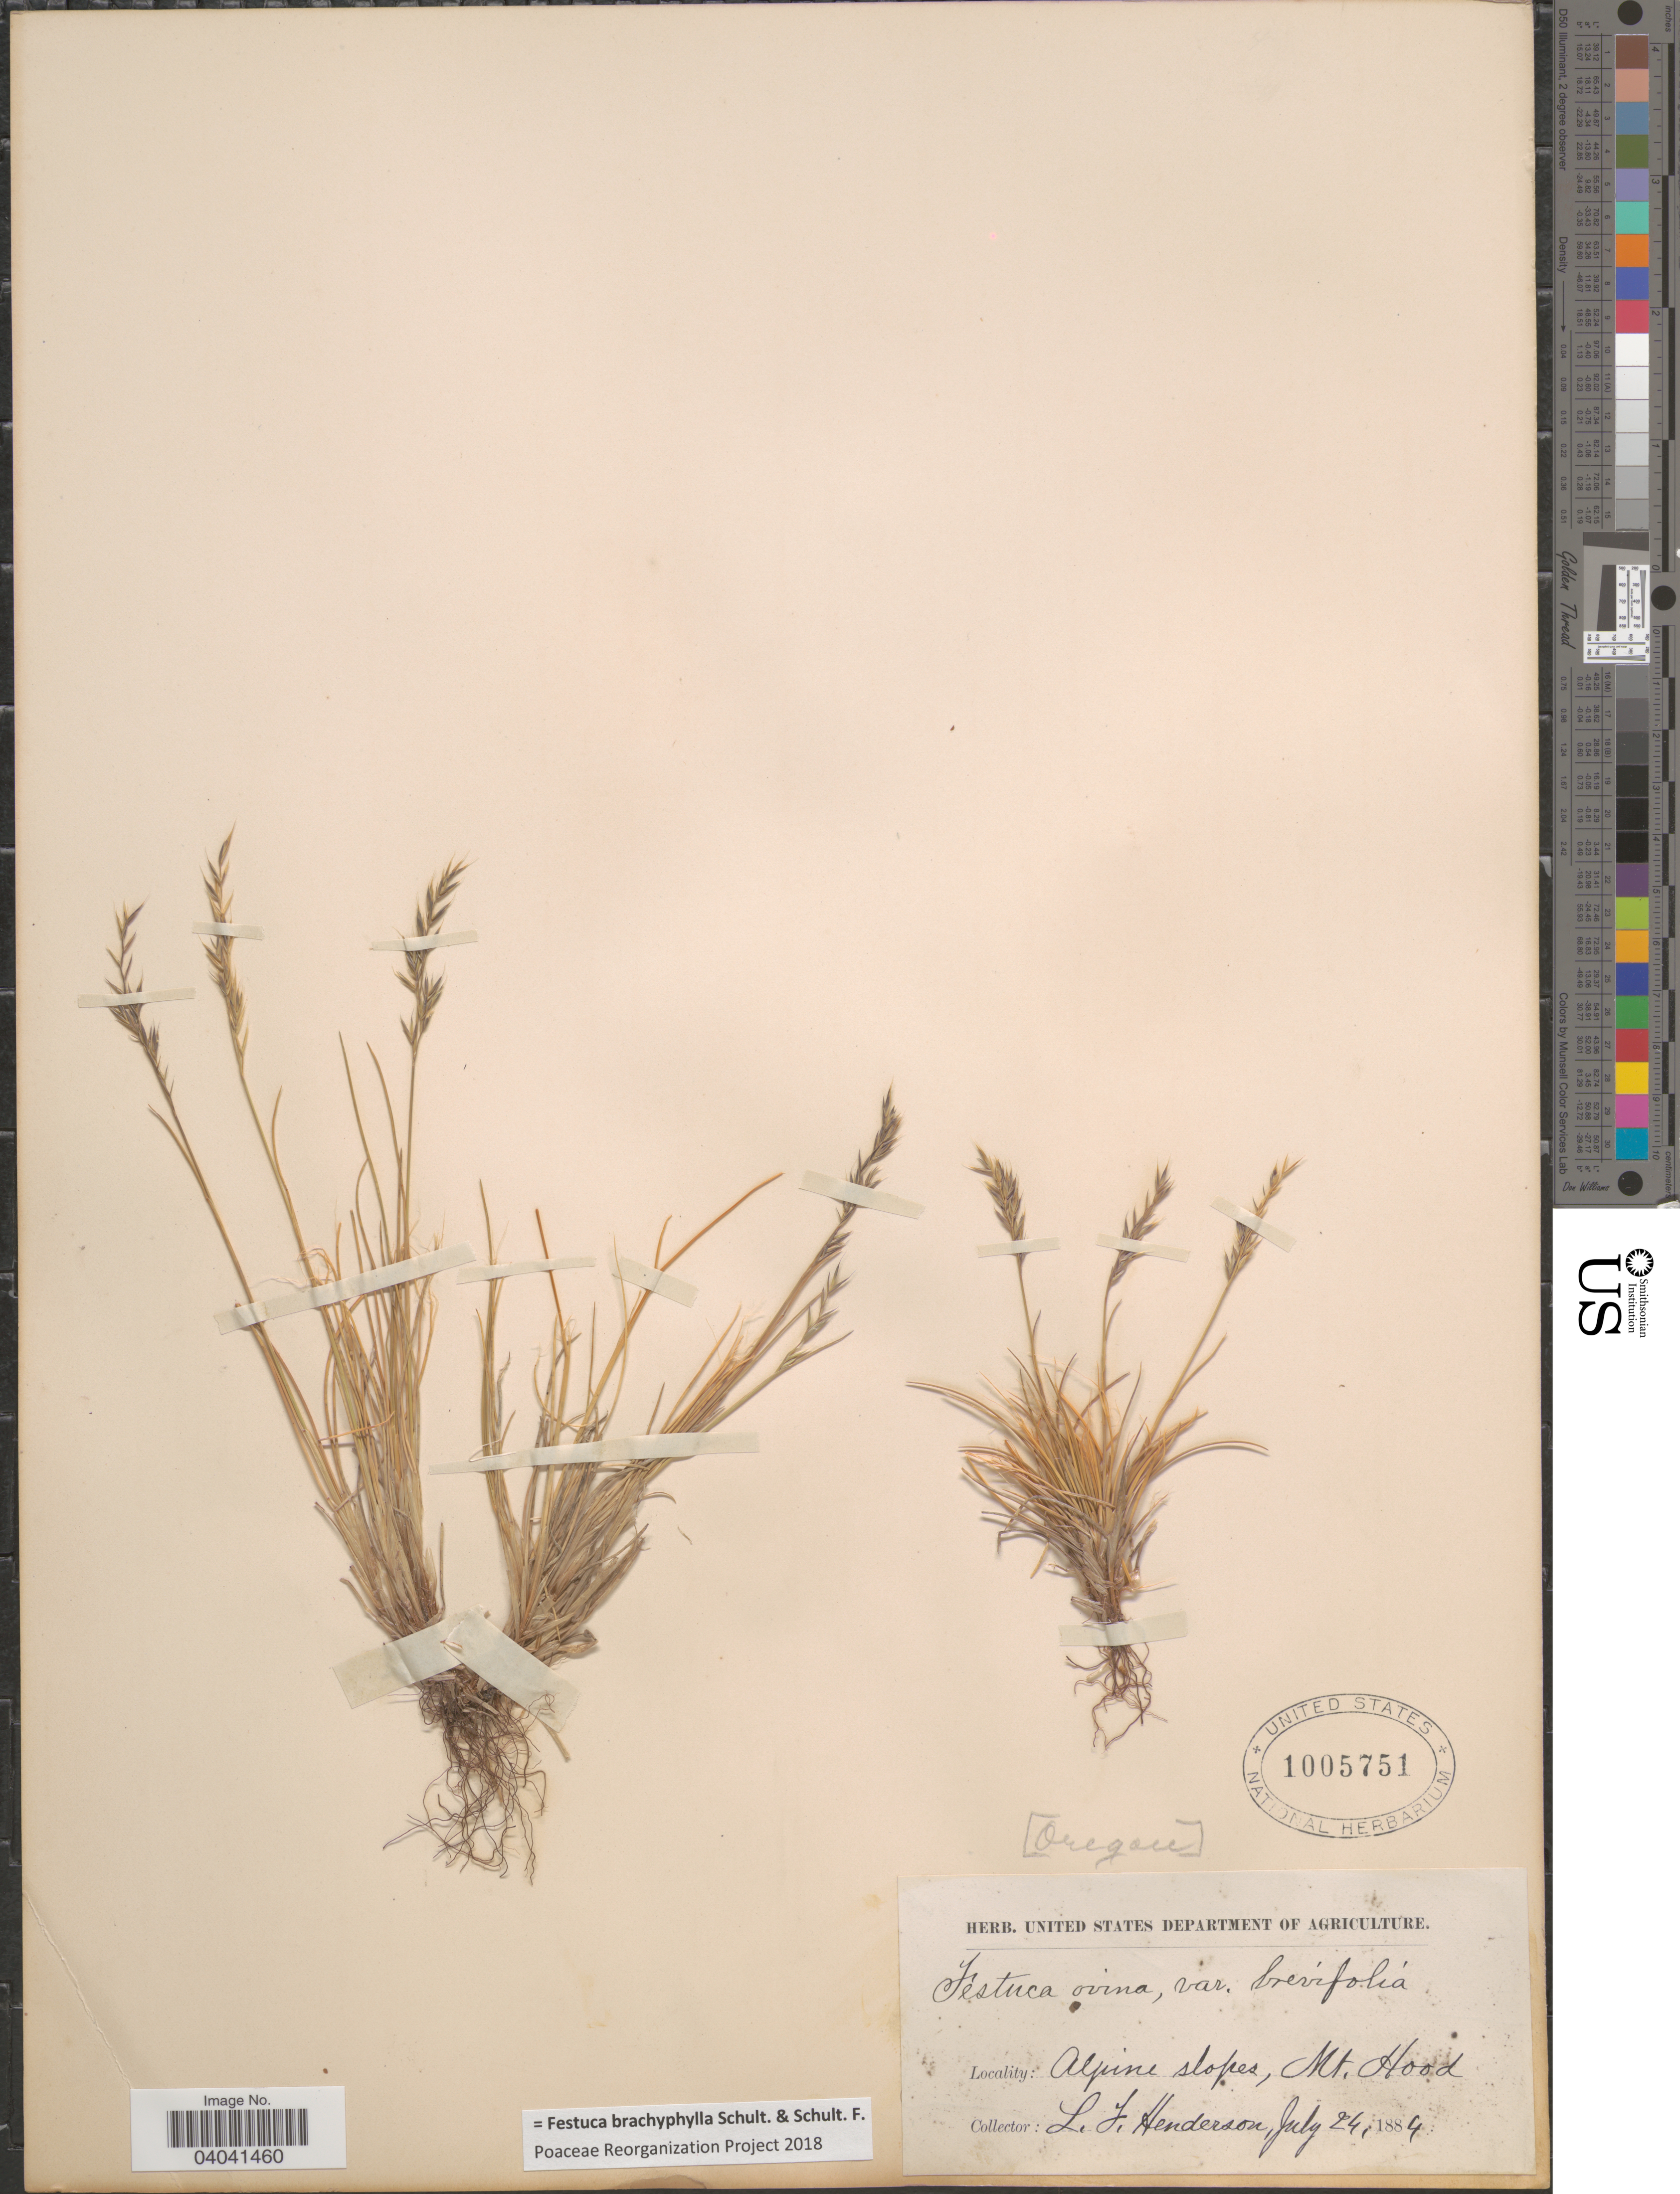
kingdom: Plantae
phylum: Tracheophyta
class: Liliopsida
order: Poales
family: Poaceae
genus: Festuca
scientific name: Festuca brachyphylla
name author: Schult. & Schult. f.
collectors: L. Henderson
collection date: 1884-07-24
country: United States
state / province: Oregon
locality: Alpine slopes, Mt. Hood.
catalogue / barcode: US 1005751